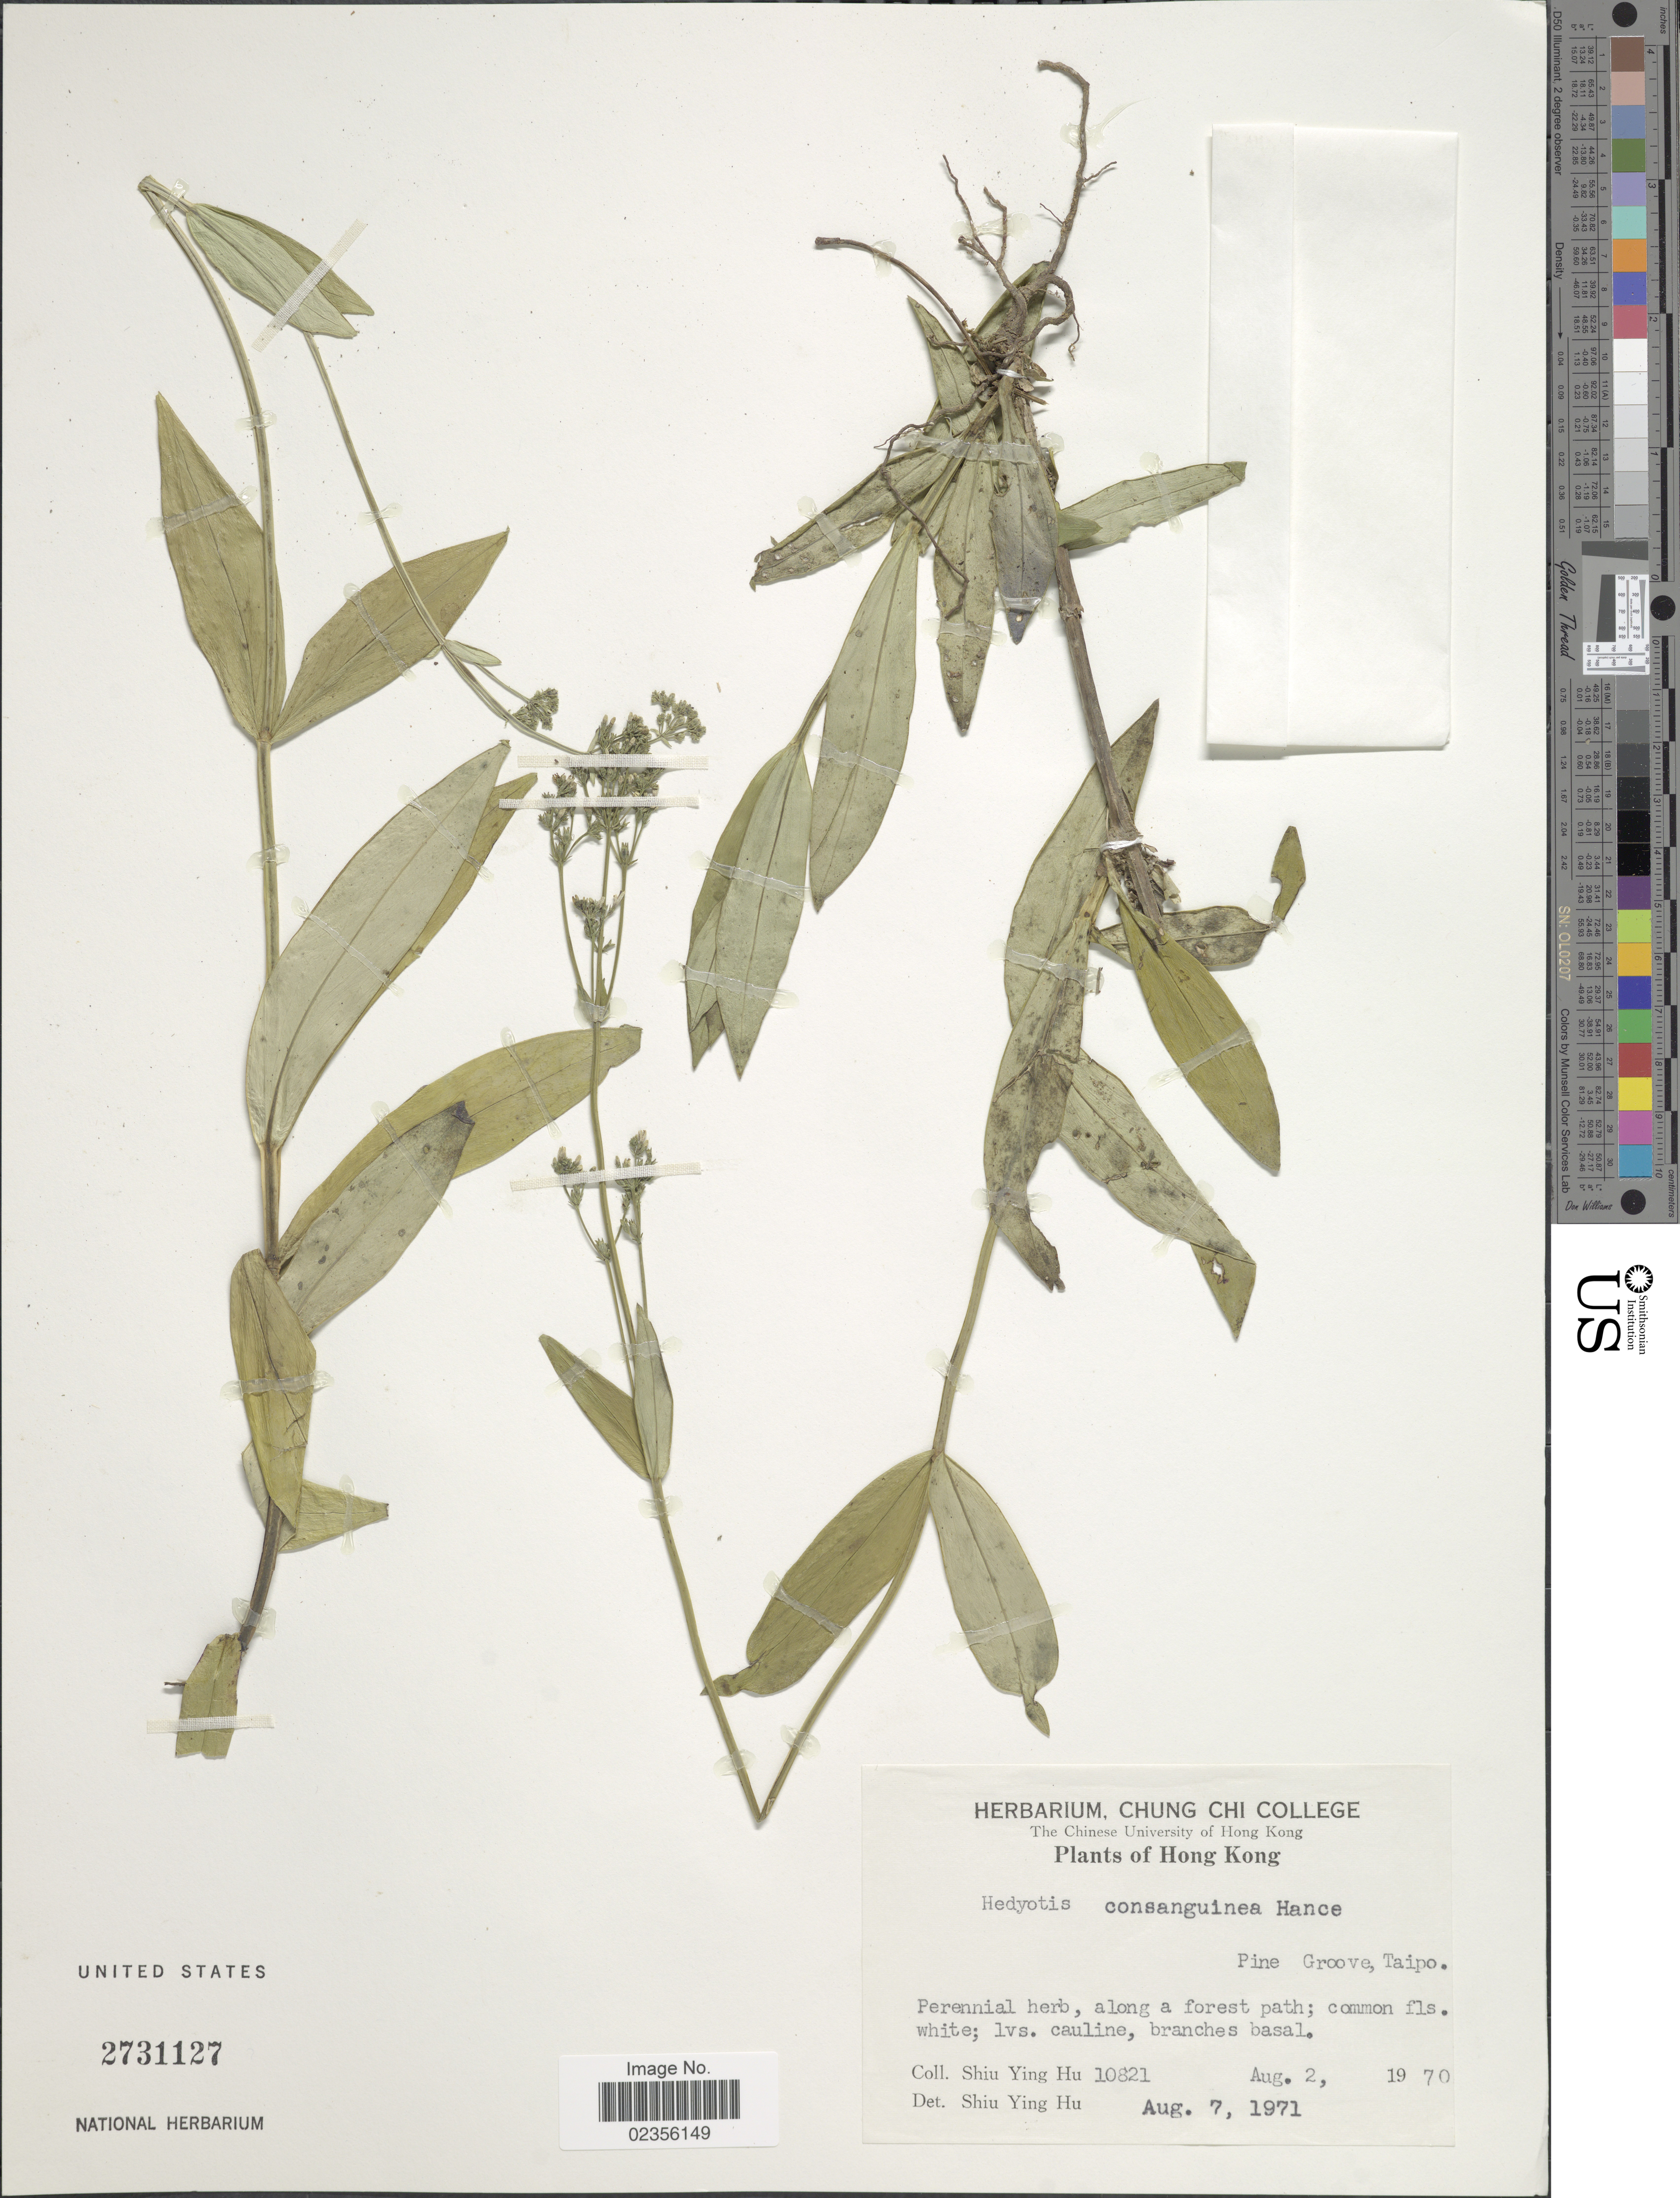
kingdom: Plantae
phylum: Tracheophyta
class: Magnoliopsida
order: Gentianales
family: Rubiaceae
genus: Hedyotis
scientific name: Hedyotis consanguinea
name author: Hance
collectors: S. Y. Hu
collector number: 10821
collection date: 1970-08-02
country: China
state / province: Hong Kong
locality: Pine Groove, Taipo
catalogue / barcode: US 2731127